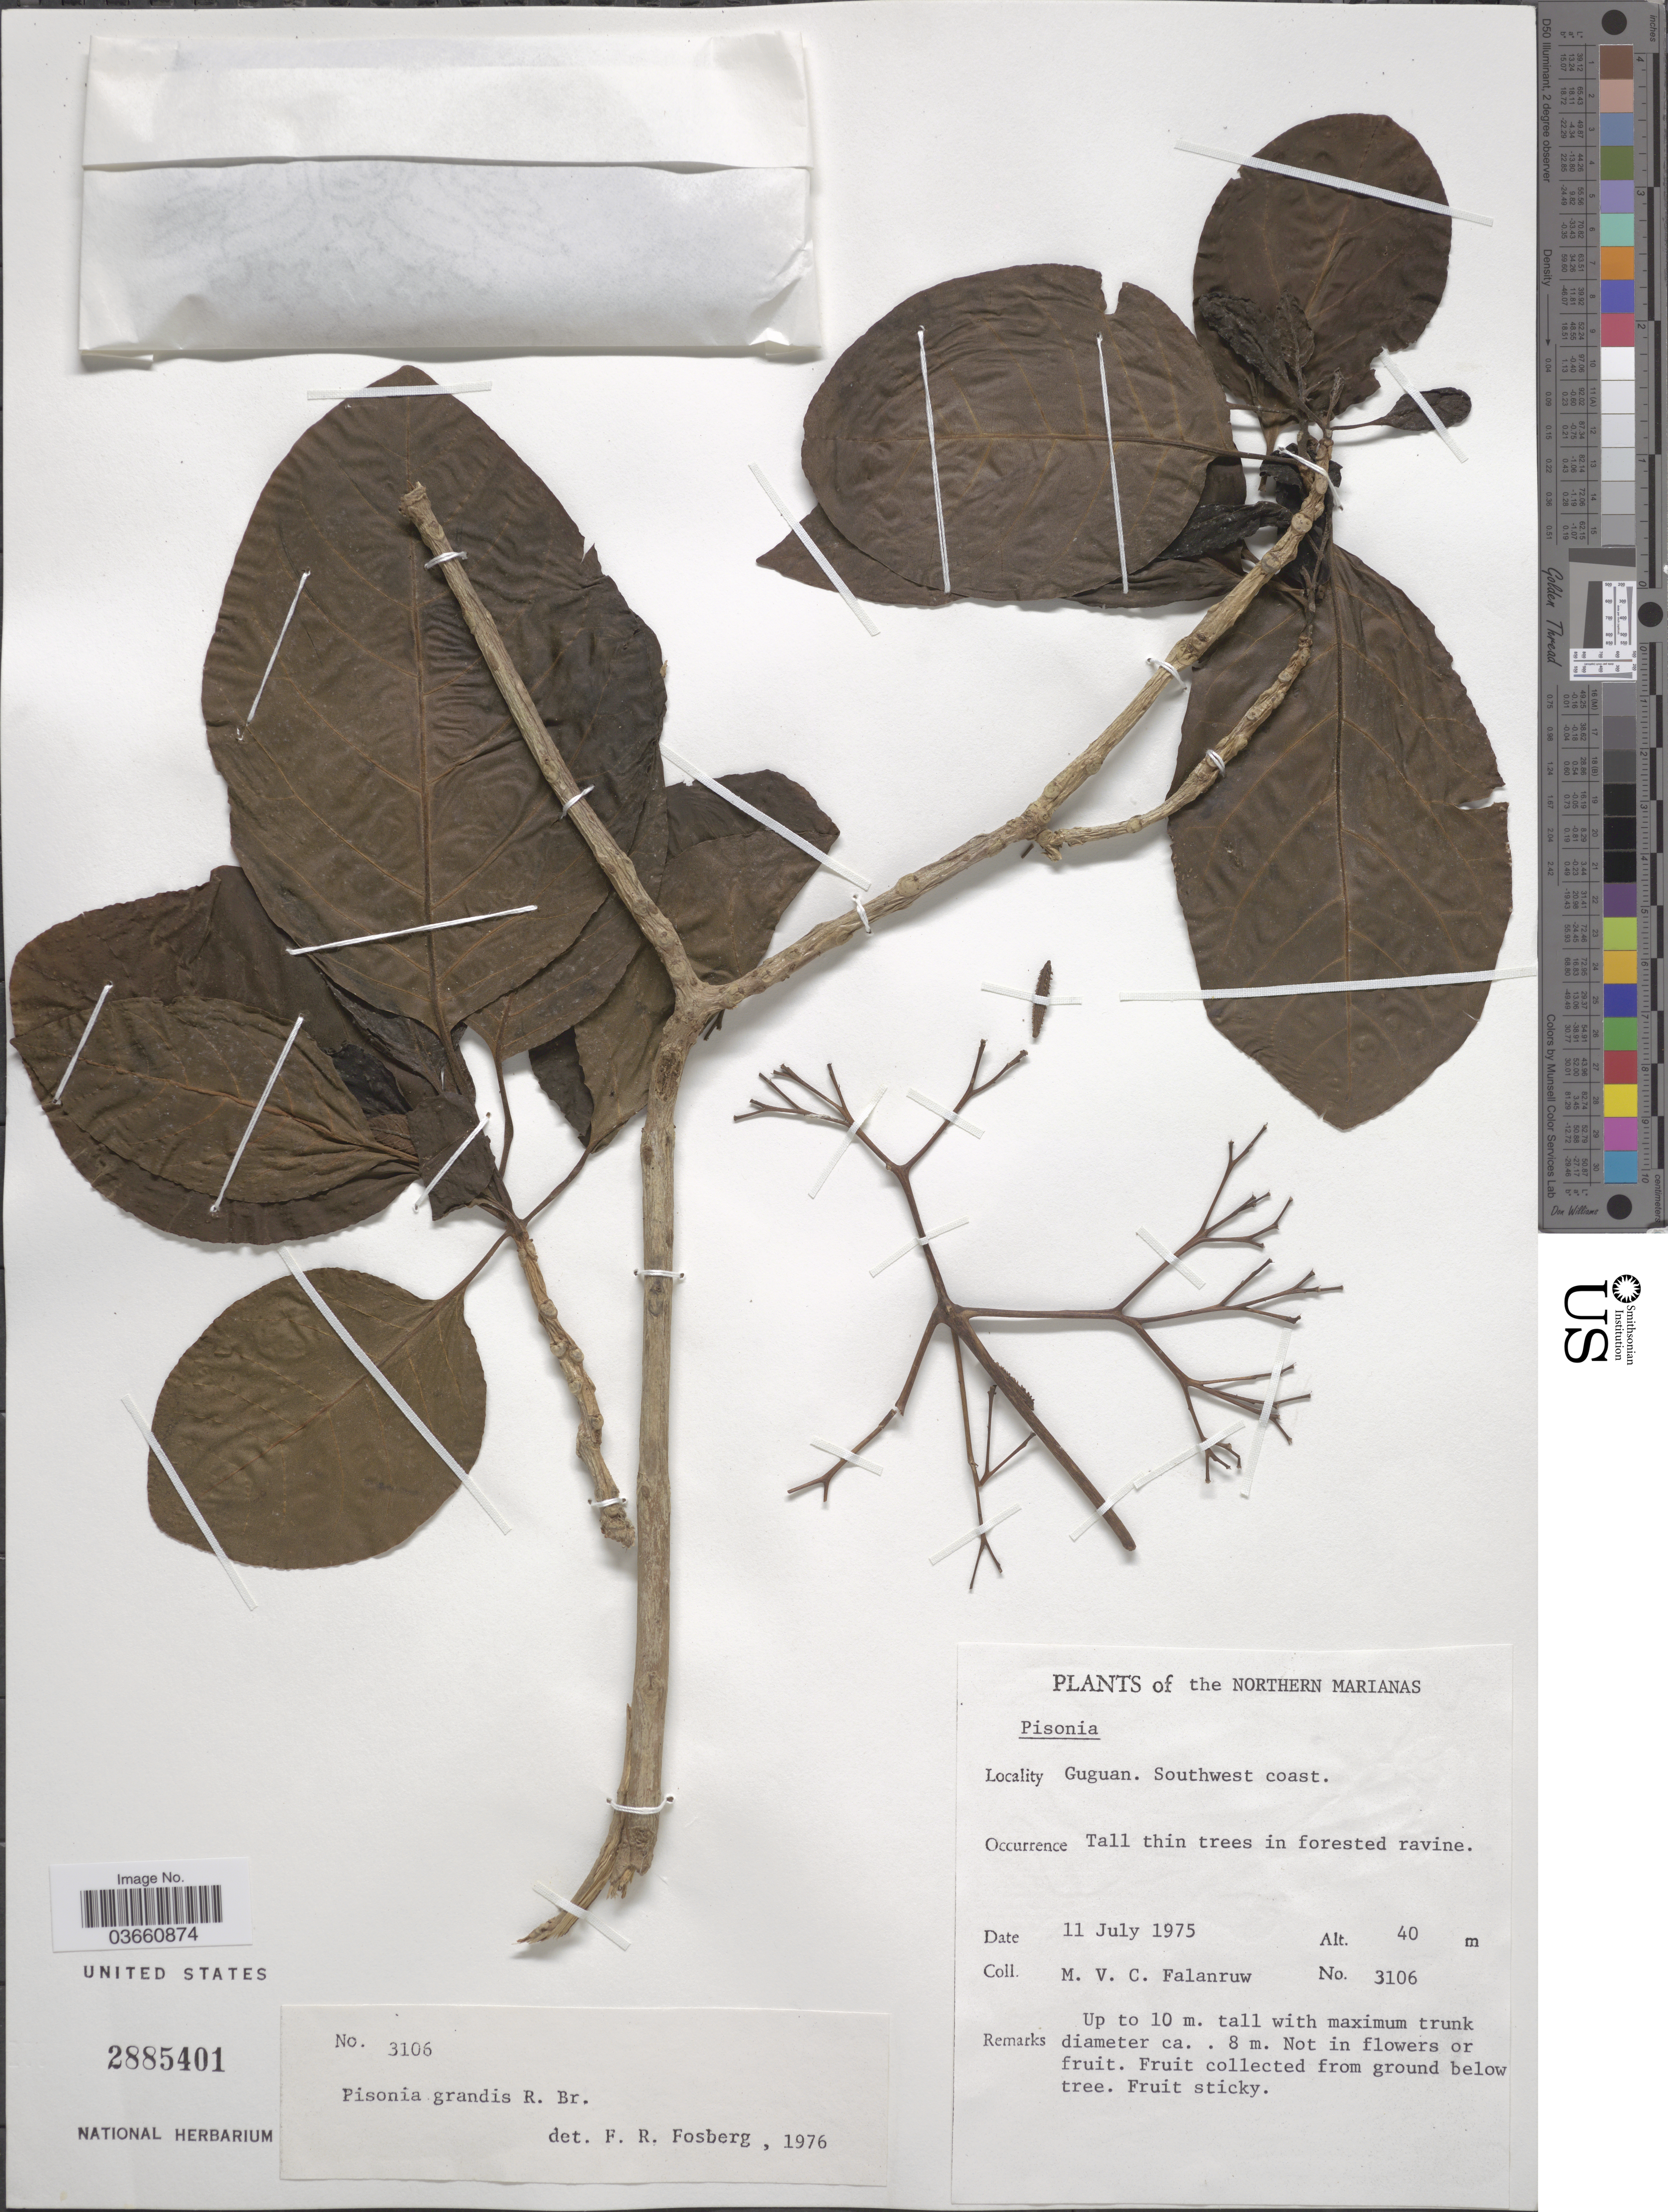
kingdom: Plantae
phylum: Tracheophyta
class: Magnoliopsida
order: Caryophyllales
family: Nyctaginaceae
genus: Pisonia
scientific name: Pisonia grandis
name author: R. Br.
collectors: M. V. Falanruw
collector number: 3106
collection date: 1975-07-11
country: Northern Mariana Islands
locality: Guguan. Southwest coast.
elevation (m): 40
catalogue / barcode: US 2885401